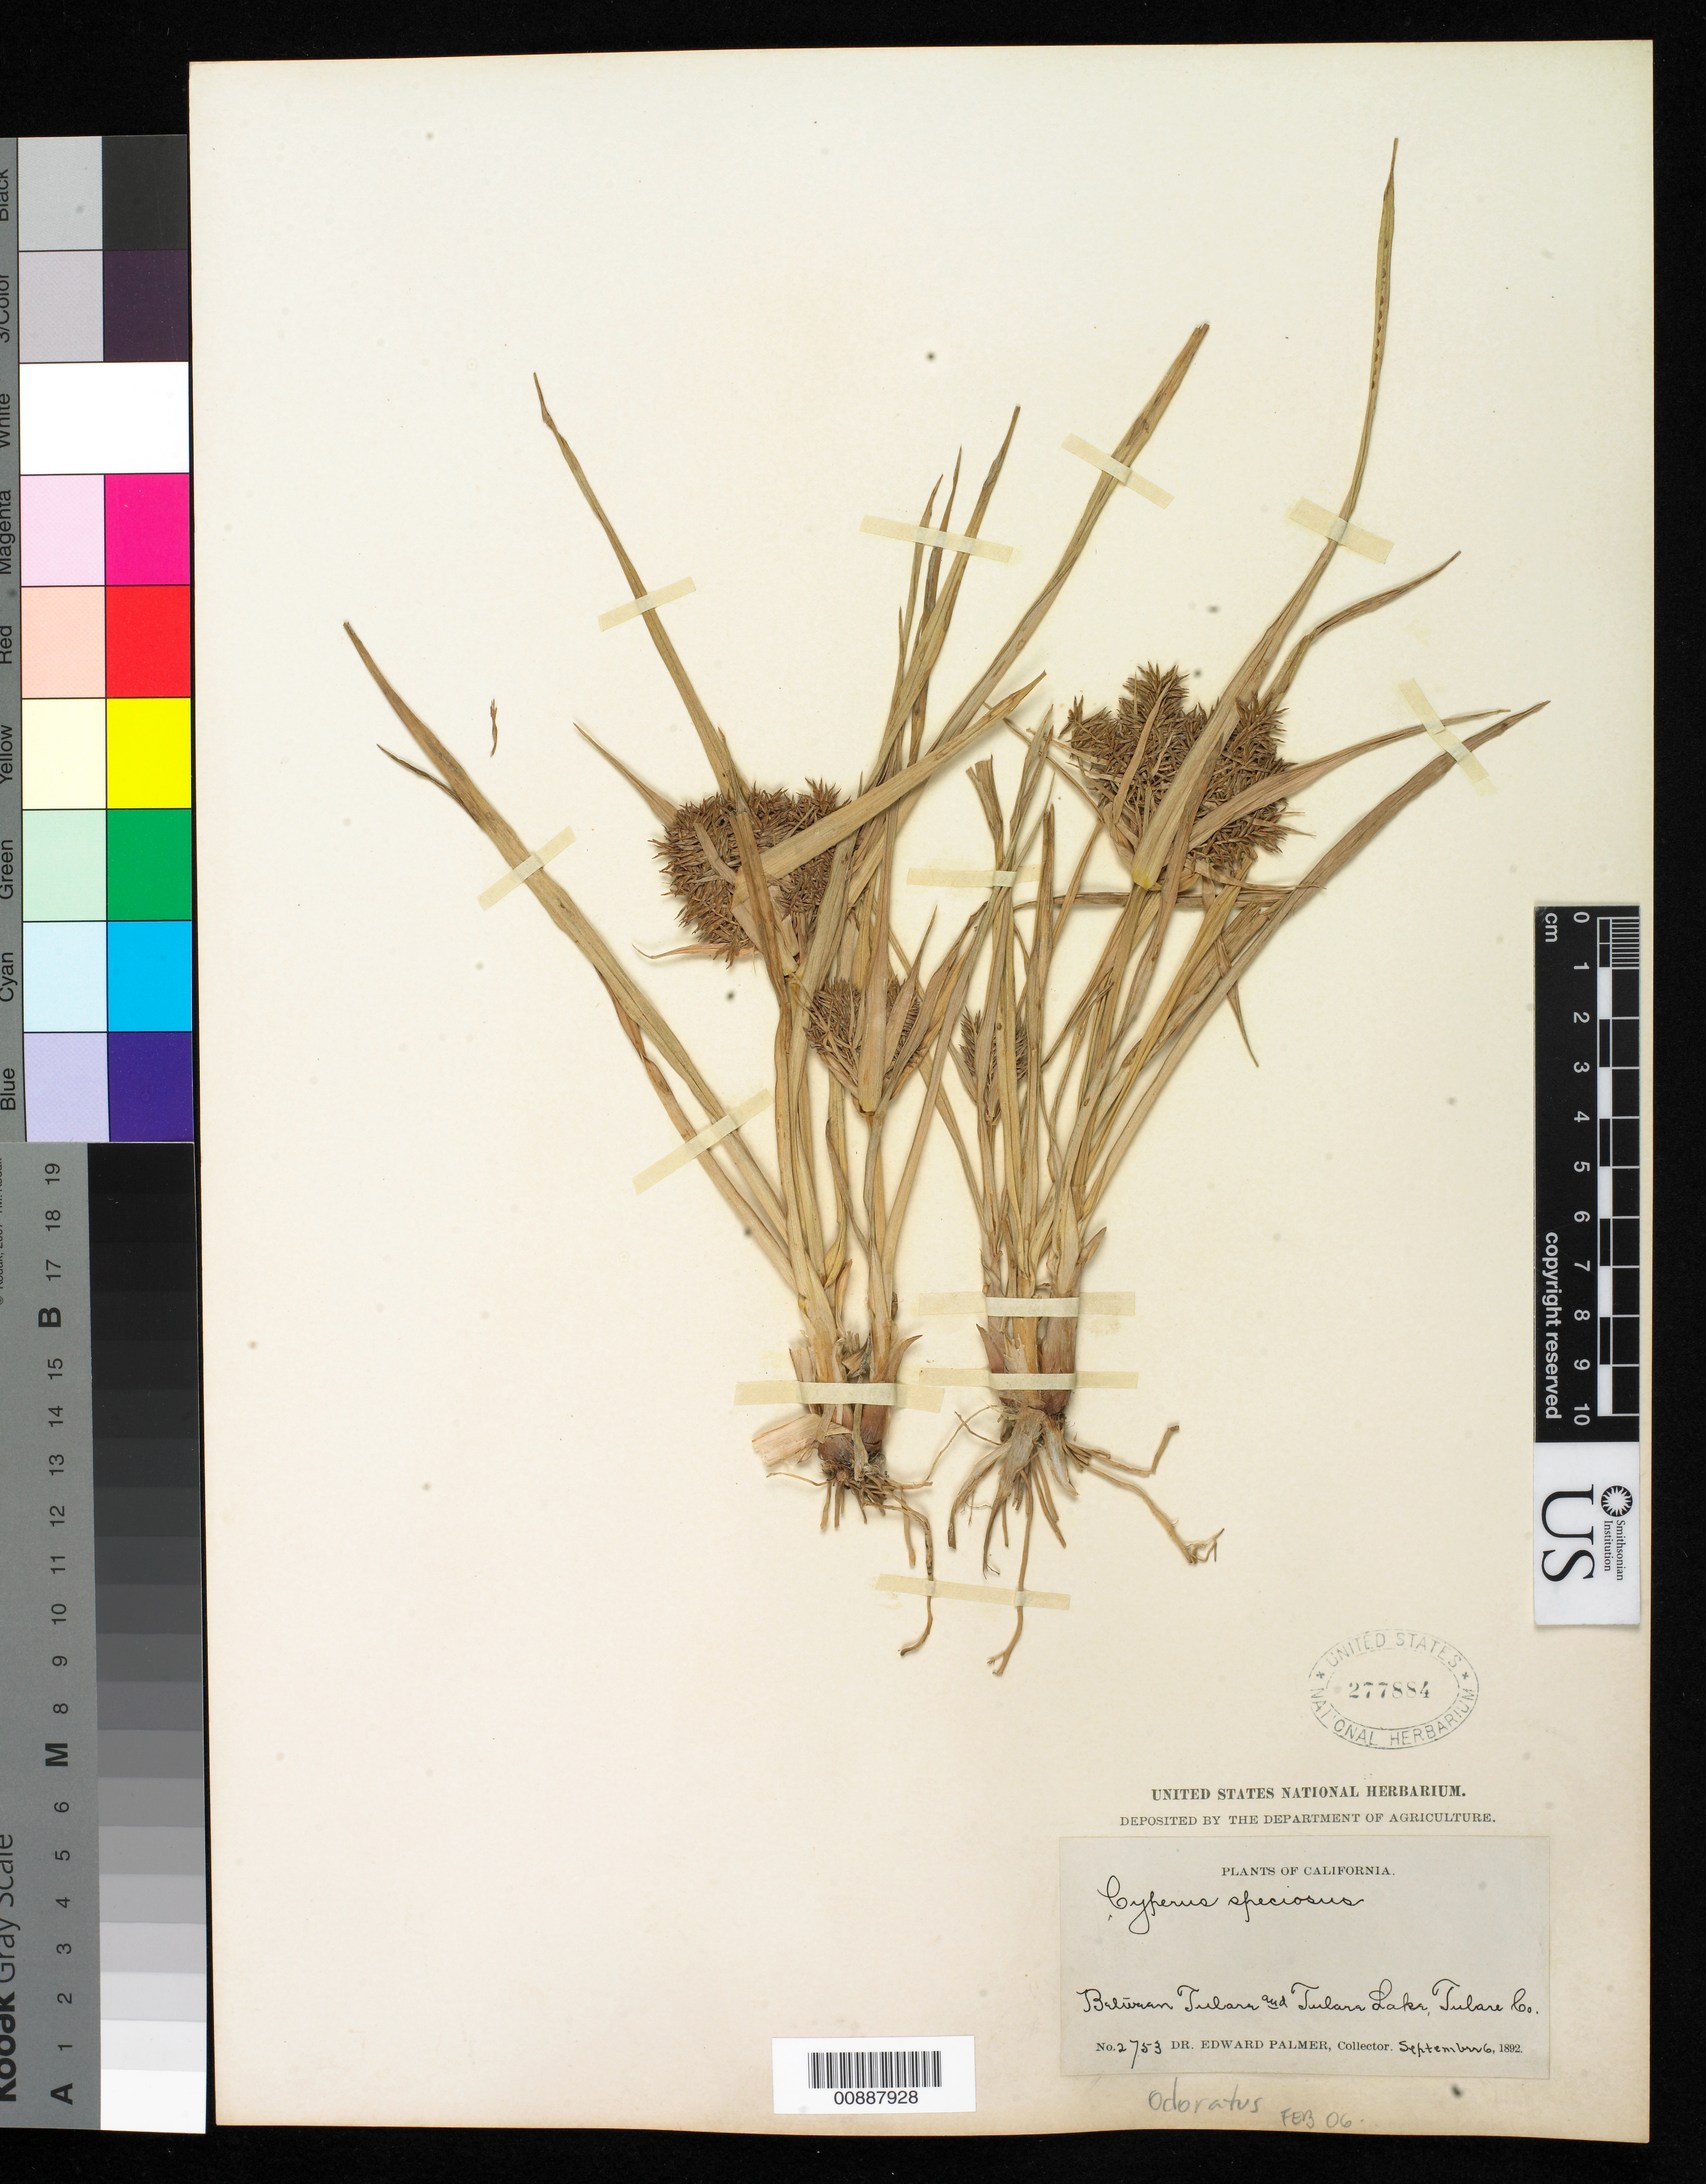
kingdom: Plantae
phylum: Tracheophyta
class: Liliopsida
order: Poales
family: Cyperaceae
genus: Cyperus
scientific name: Cyperus odoratus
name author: L.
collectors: E. Palmer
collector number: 2753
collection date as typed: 06 Sep 1892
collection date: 1892-09-06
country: United States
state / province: California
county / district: Tulare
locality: Between Tulare and Tulare Lake, Tulare County, California.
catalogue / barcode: US 277884